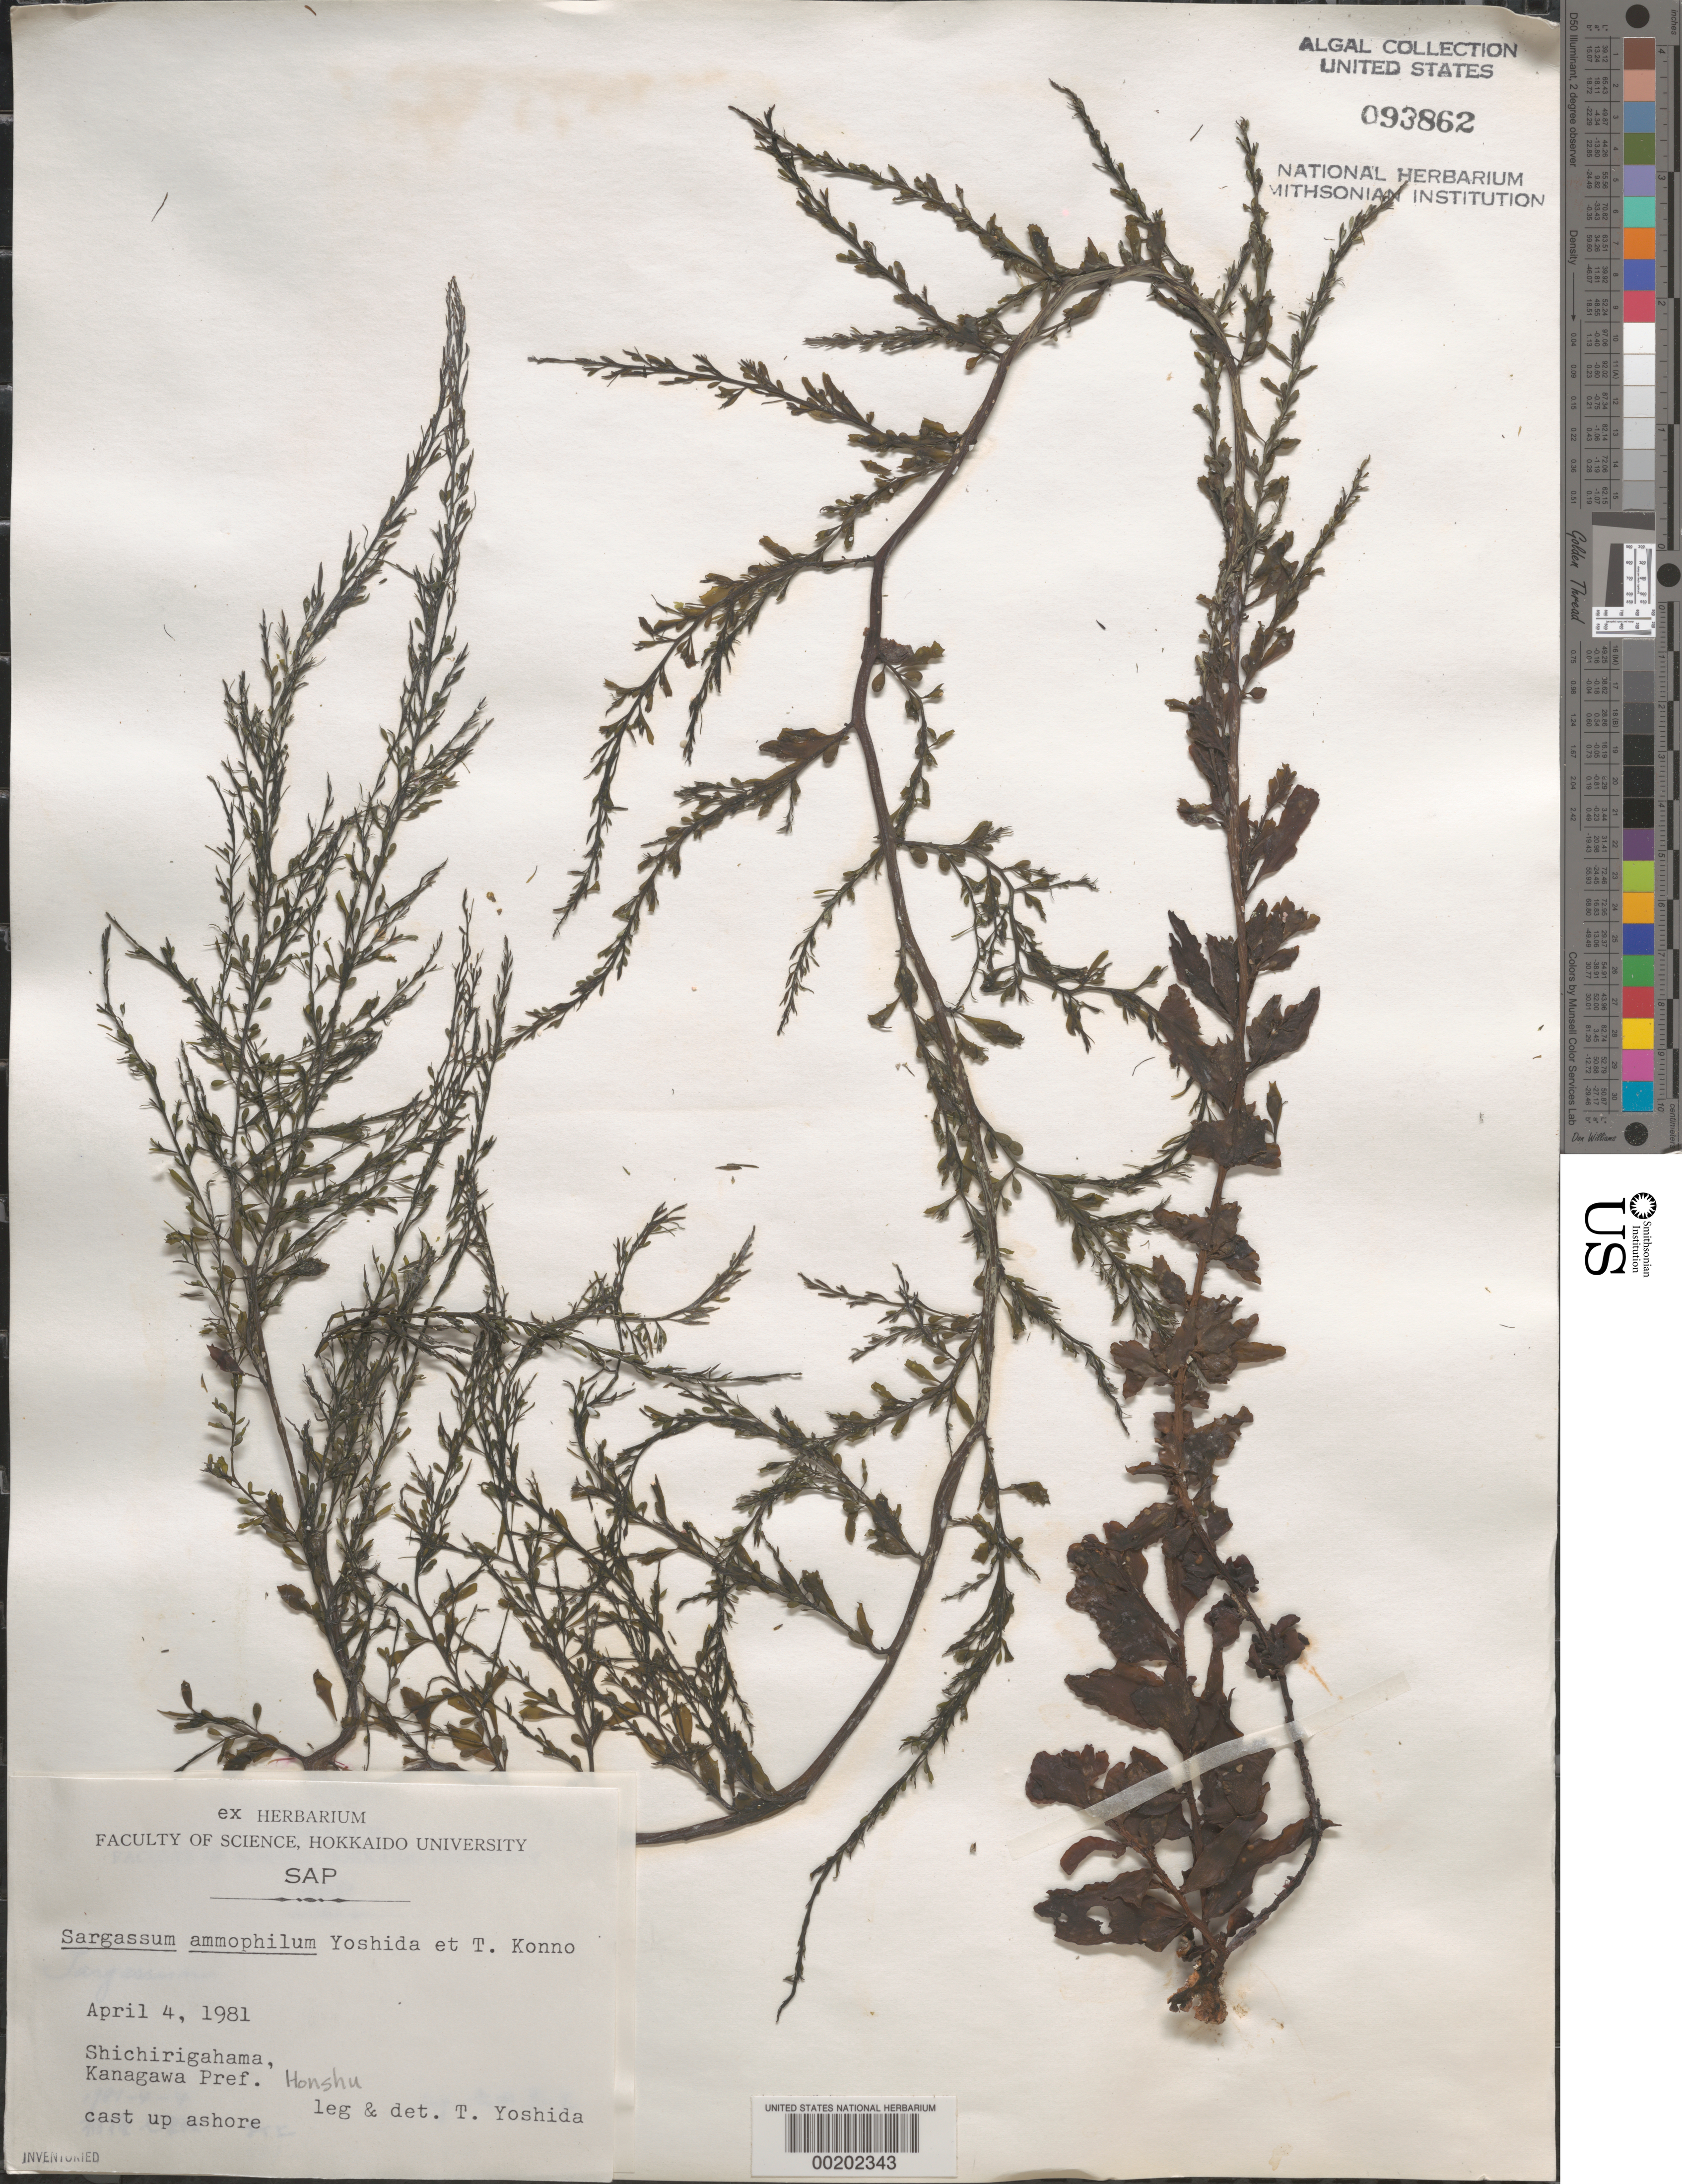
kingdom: Chromista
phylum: Ochrophyta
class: Phaeophyceae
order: Fucales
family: Sargassaceae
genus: Sargassum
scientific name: Sargassum ammophilum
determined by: Yoshida, T.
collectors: T. Yoshida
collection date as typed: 04 Apr 1981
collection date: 1981-04-04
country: Japan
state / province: Kanagawa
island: Honshu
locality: Shichirigahama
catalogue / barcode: US 93862